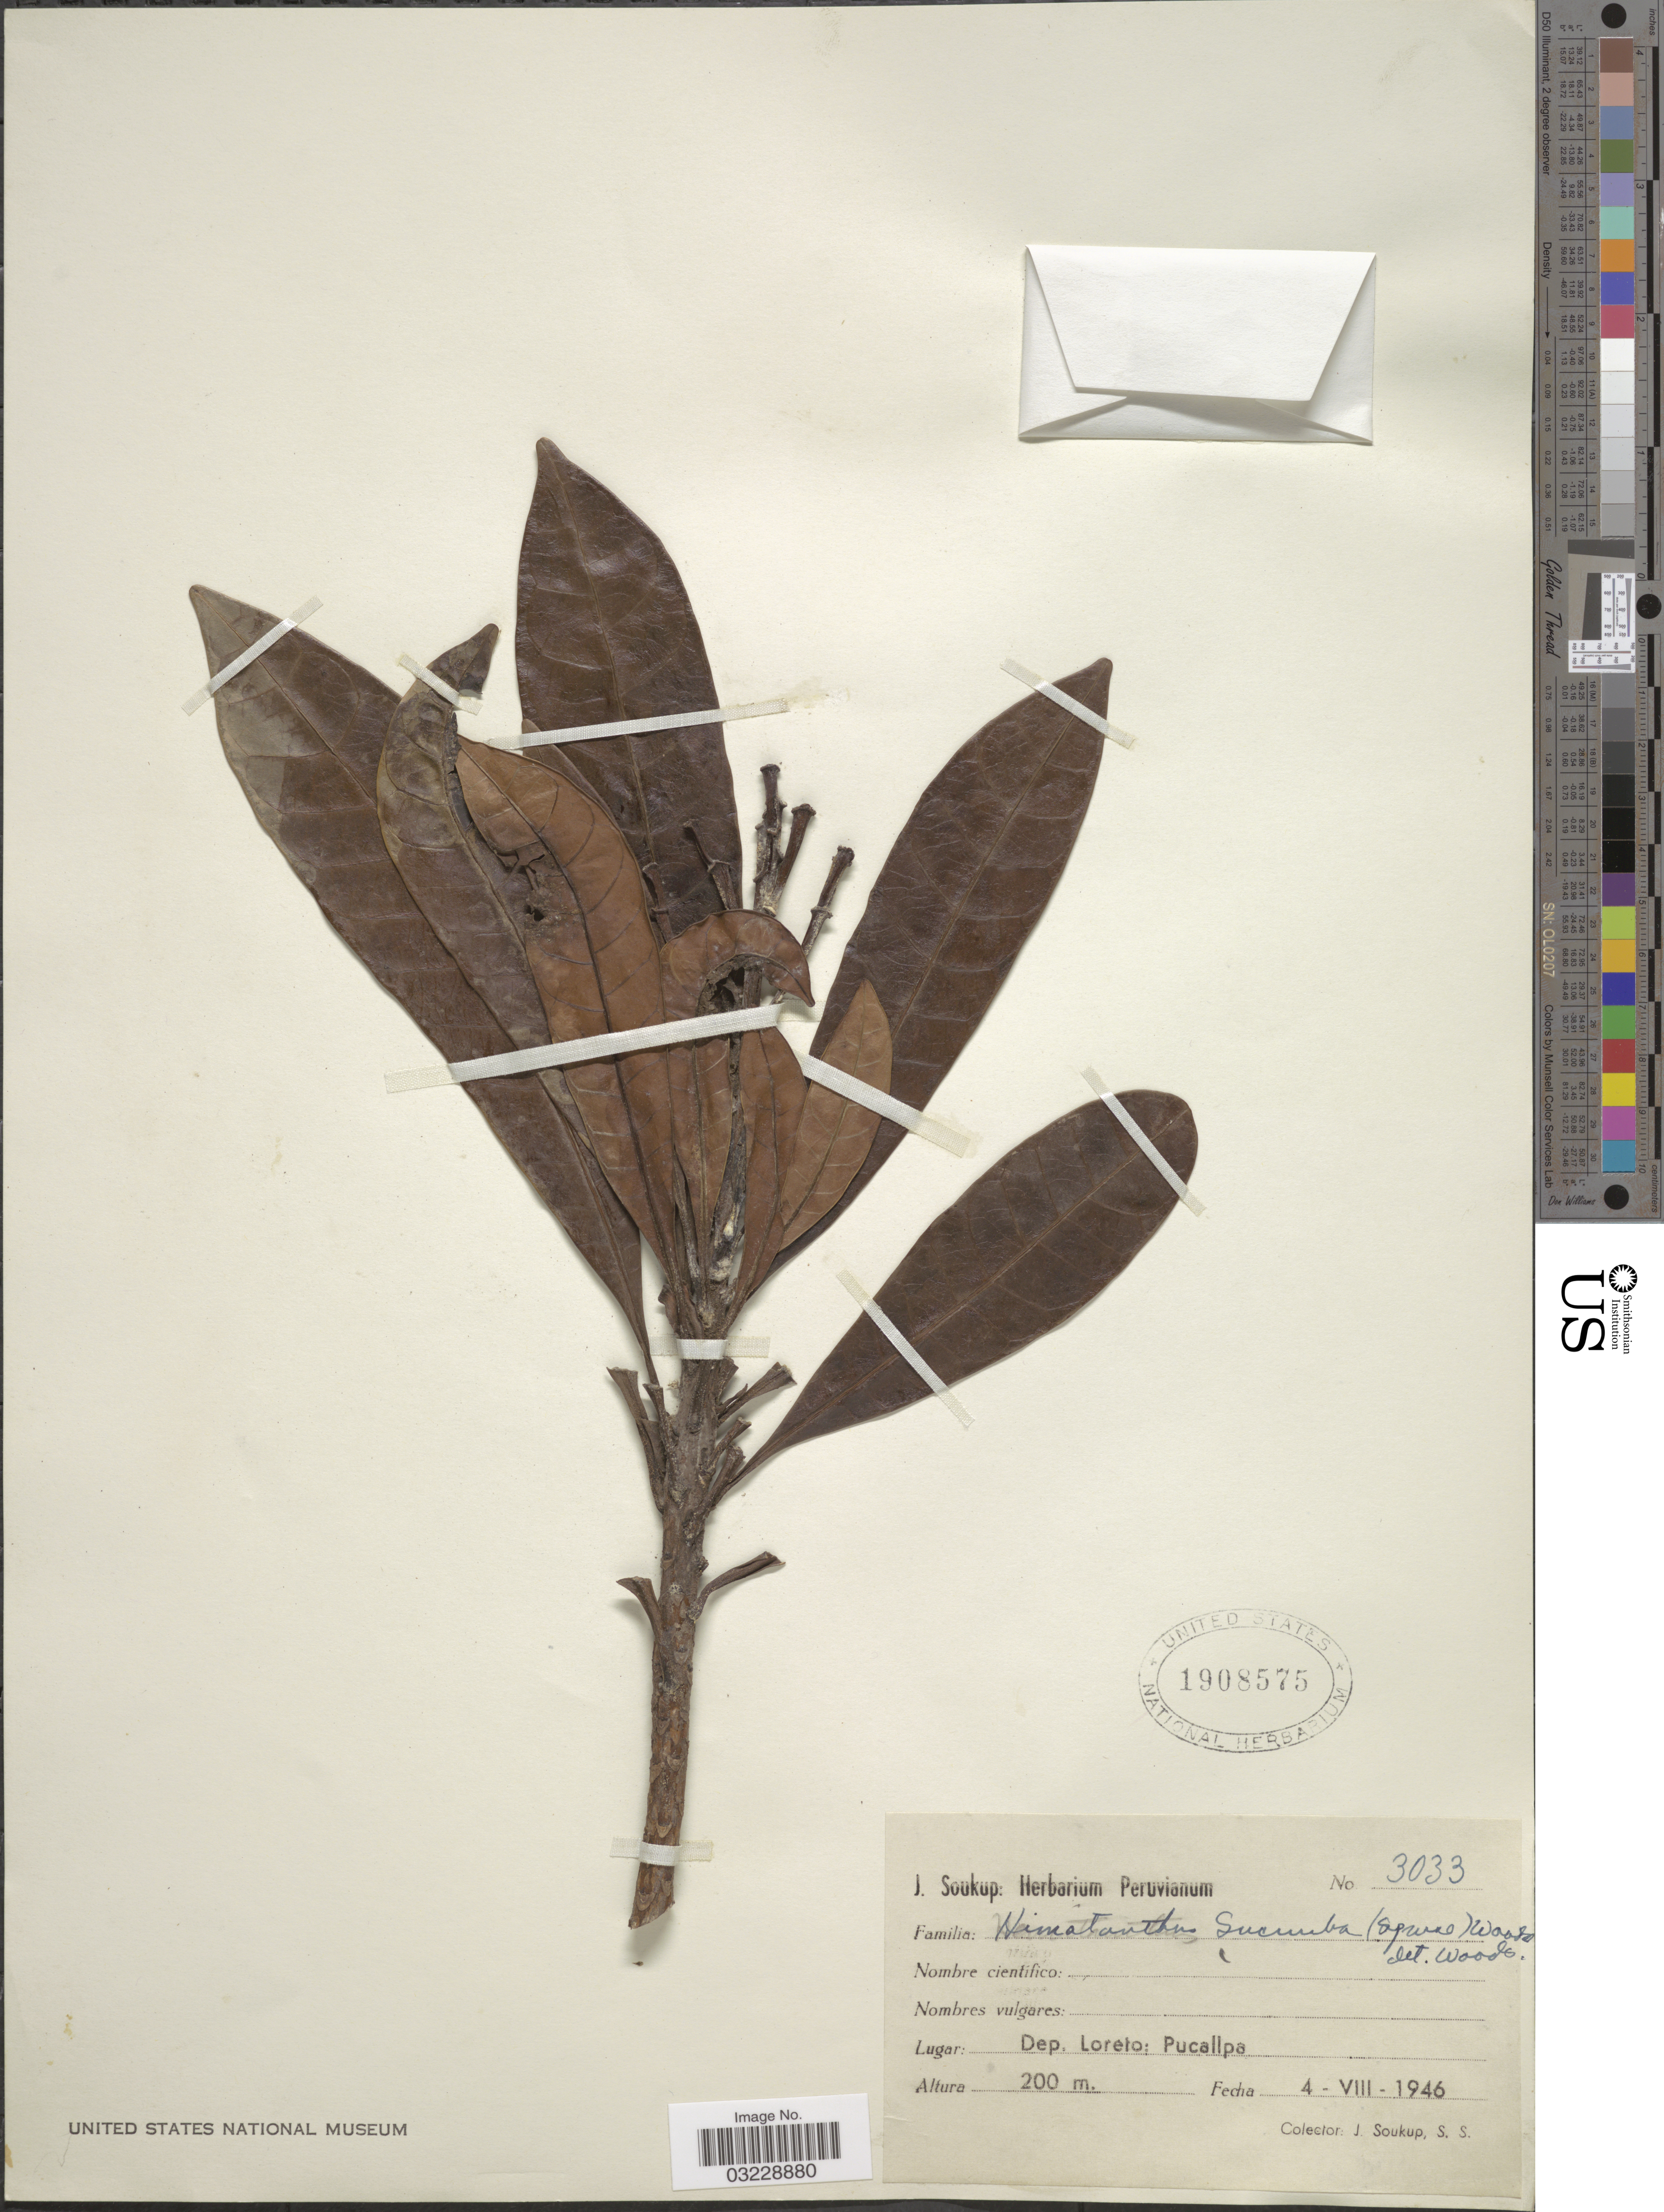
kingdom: Plantae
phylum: Tracheophyta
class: Magnoliopsida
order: Gentianales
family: Apocynaceae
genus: Himatanthus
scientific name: Himatanthus sucuuba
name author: (Spruce) Woodson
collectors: J. Soukup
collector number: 3033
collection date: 1946-08-04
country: Peru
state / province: Loreto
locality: Dep. Loreto: Pucallpa.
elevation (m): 200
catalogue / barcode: US 1908575